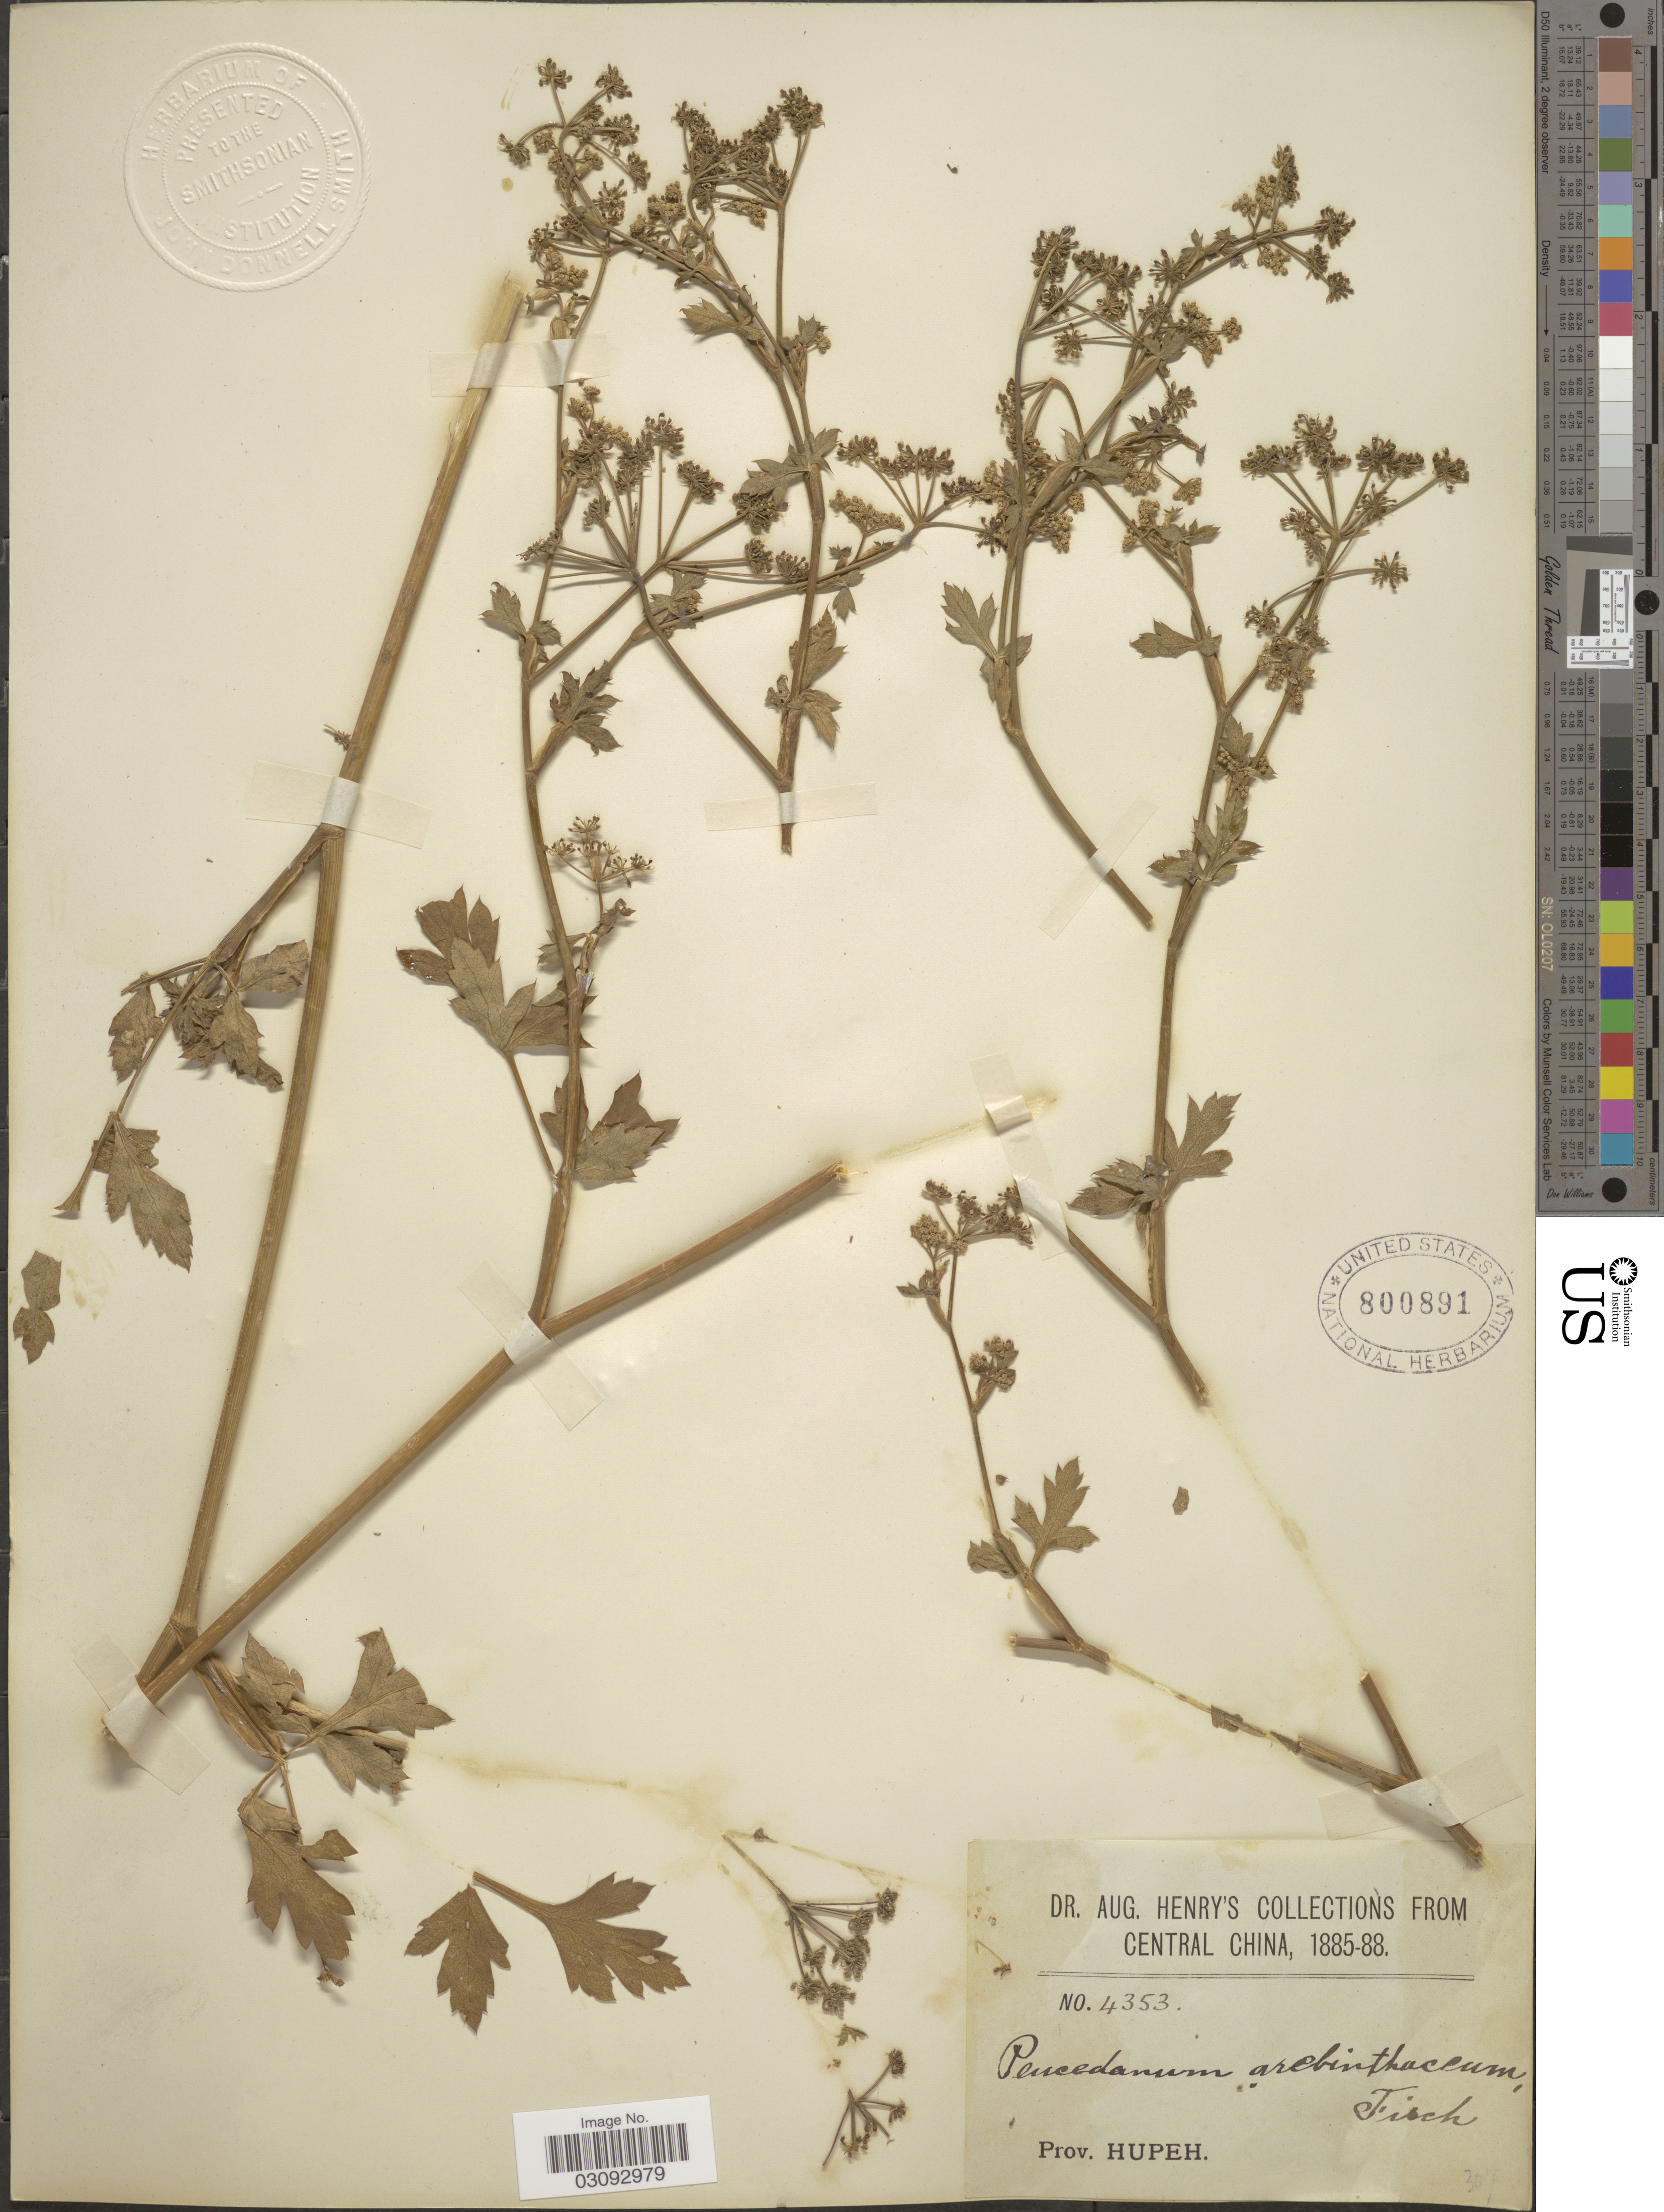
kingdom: Plantae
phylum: Tracheophyta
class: Magnoliopsida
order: Apiales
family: Apiaceae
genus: Peucedanum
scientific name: Peucedanum terebinthaceum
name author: (Fisch. ex Trevir.) Ledeb.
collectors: A. Henry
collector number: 4353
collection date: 1885/1888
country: China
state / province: Hubei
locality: Central China, Prov. Hupeh.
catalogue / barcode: US 800891